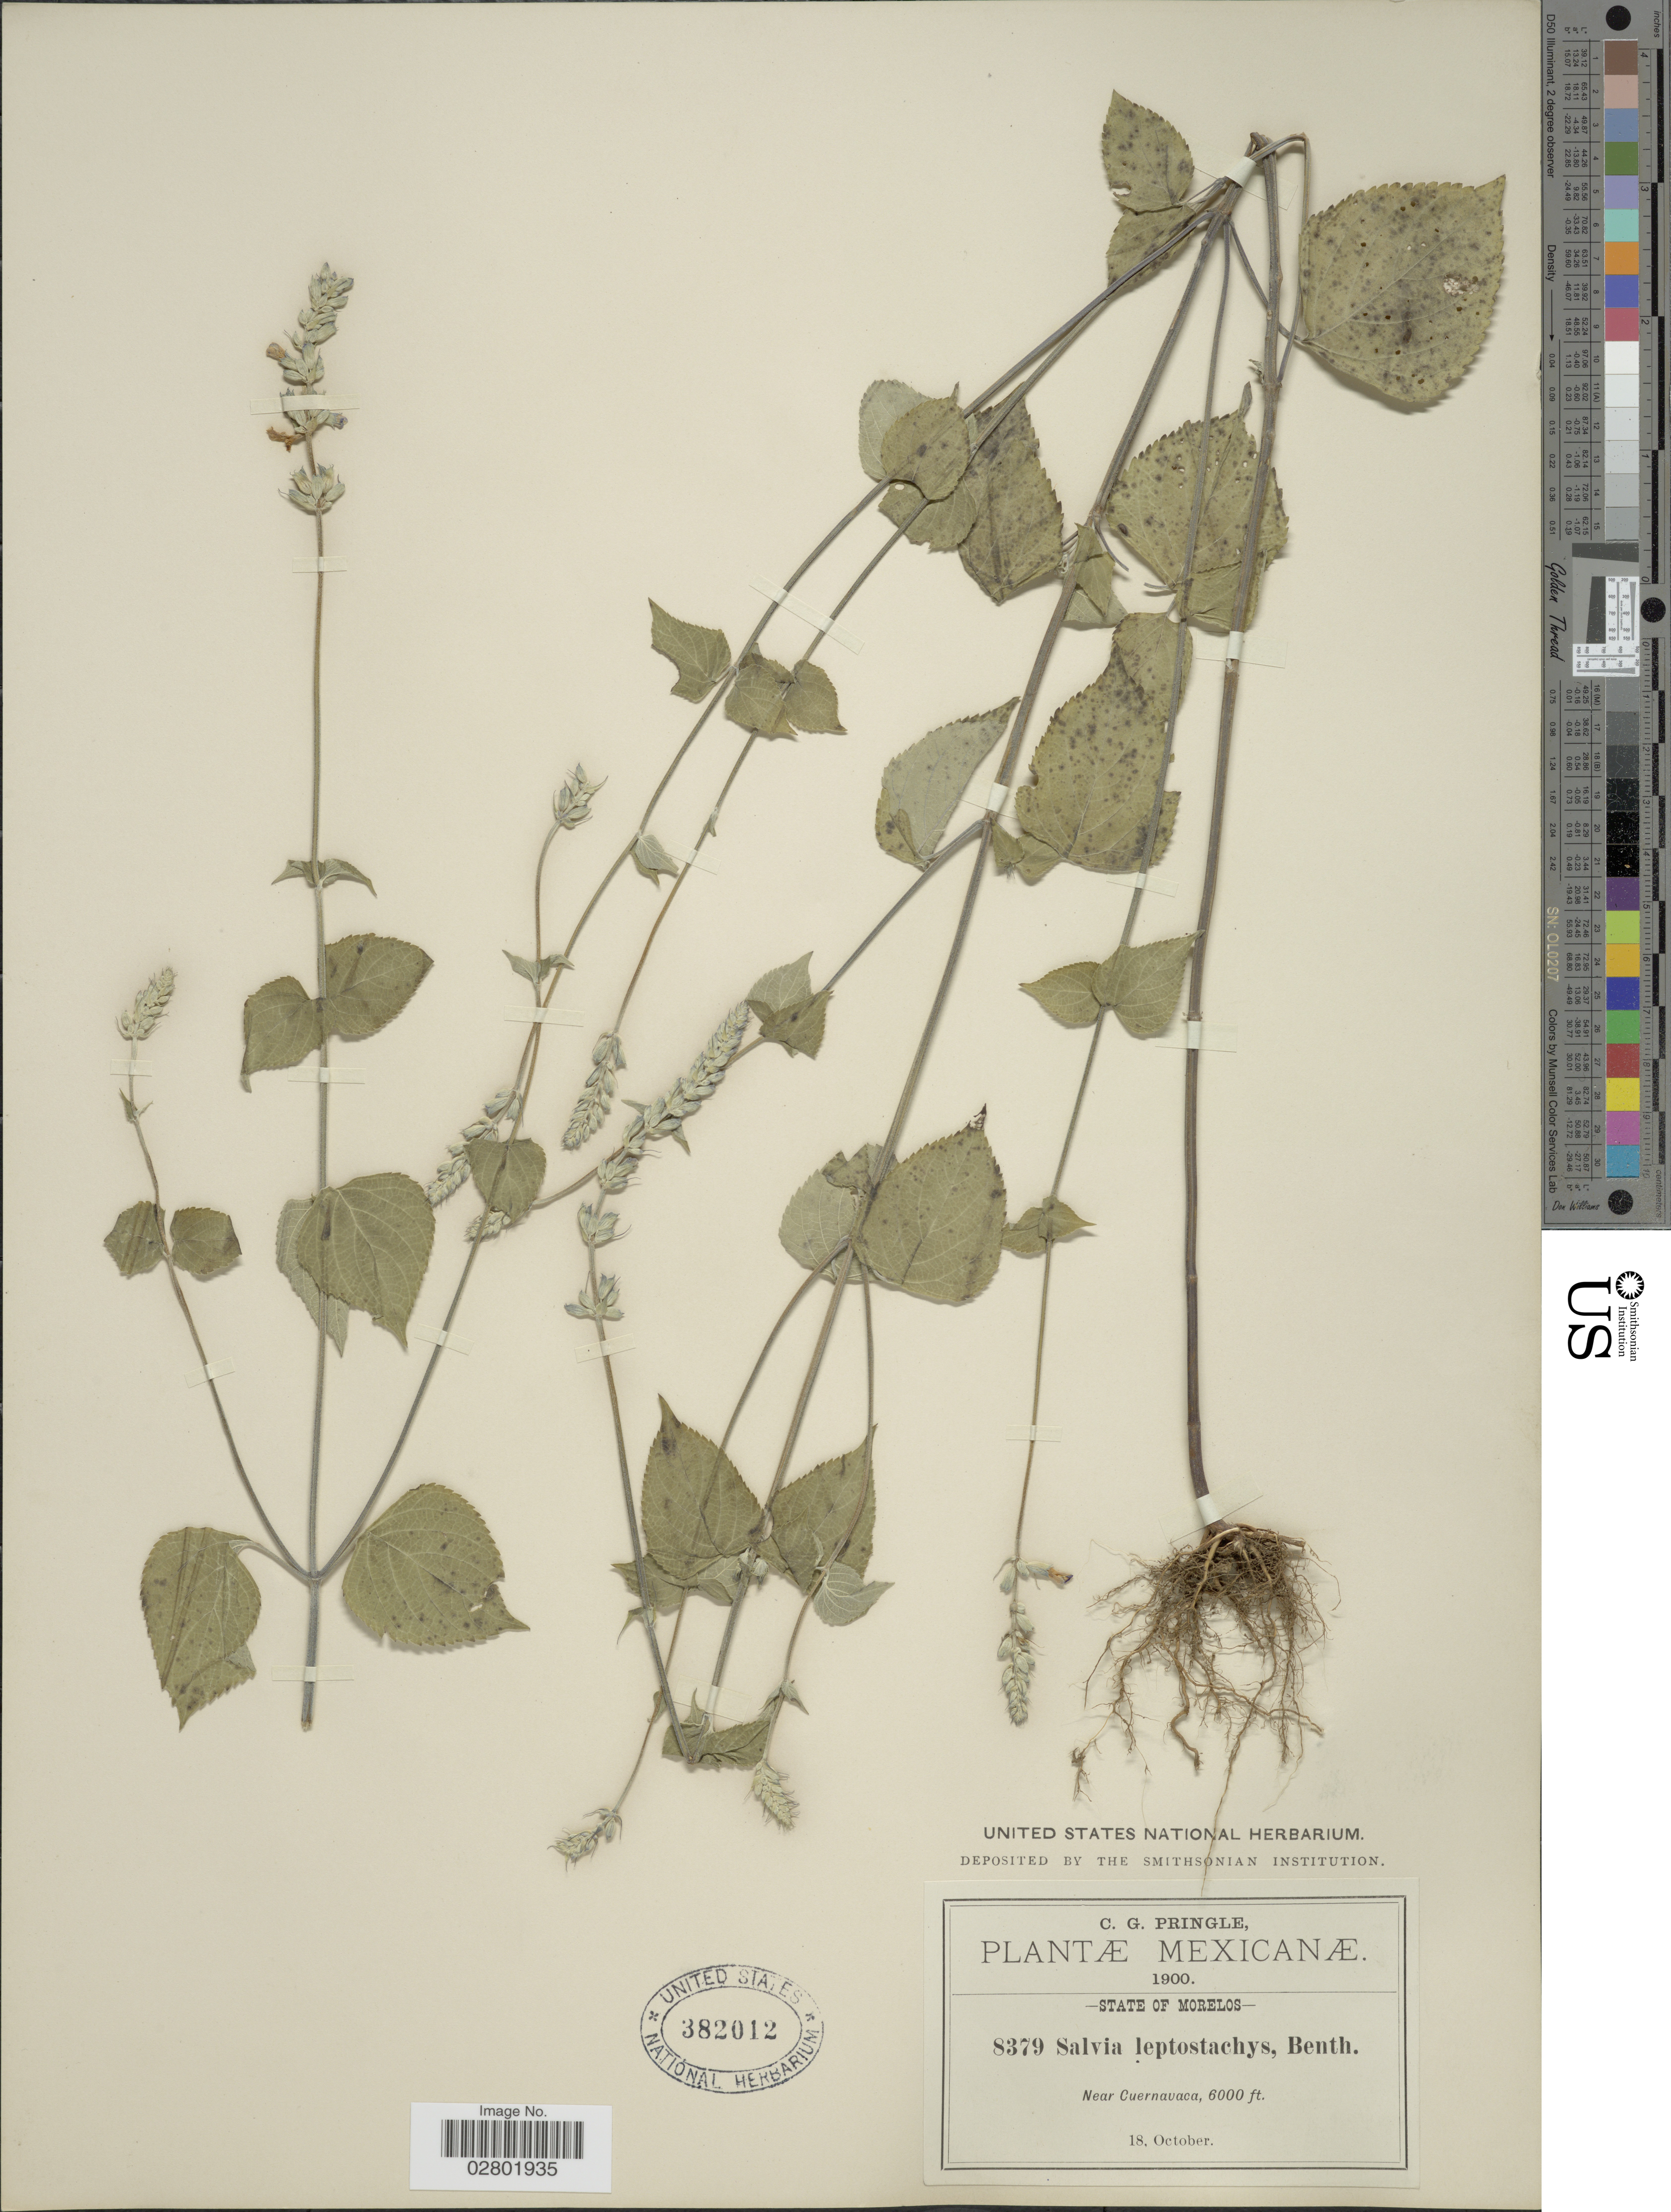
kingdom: Plantae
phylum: Tracheophyta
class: Magnoliopsida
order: Lamiales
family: Lamiaceae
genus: Salvia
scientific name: Salvia leptostachys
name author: Benth.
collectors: C. G. Pringle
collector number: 8379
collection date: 1900-10-18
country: Mexico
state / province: Morelos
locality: Near Cuernavaca.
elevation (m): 1829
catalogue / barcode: US 382012